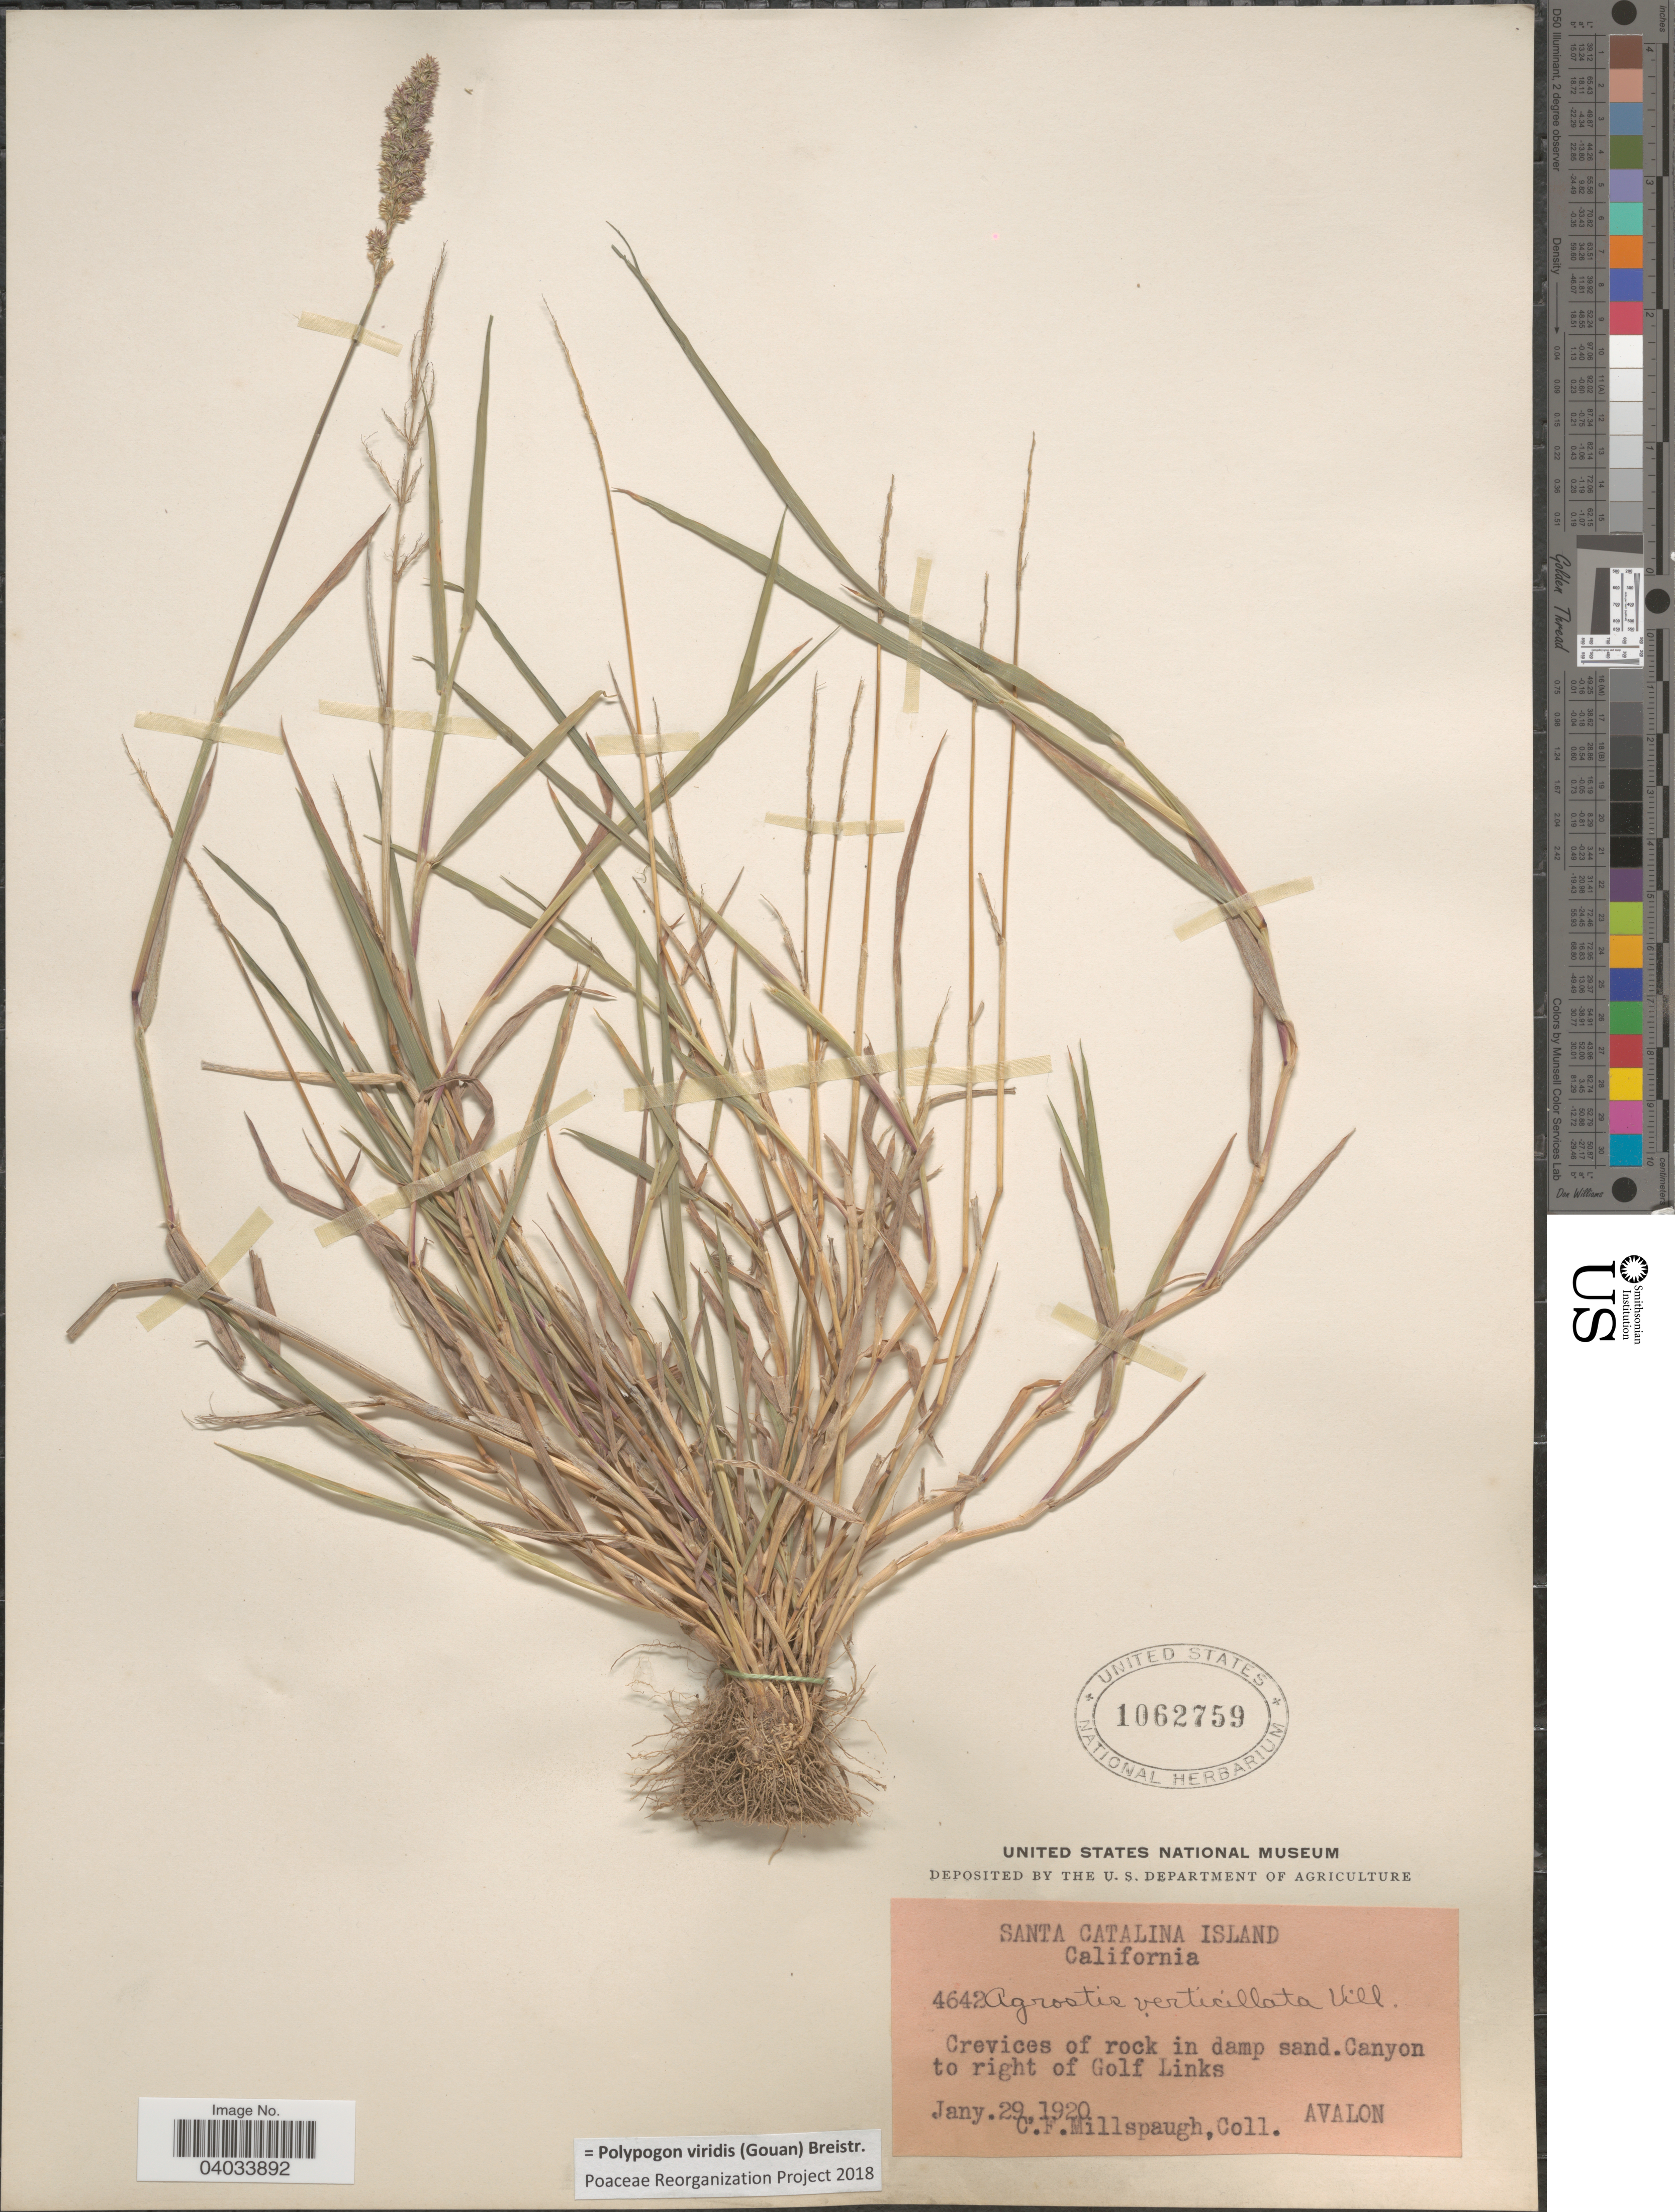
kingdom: Plantae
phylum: Tracheophyta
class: Liliopsida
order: Poales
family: Poaceae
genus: Polypogon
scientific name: Polypogon viridis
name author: (Gouan) Breistroffer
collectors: C. F. Millspaugh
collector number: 4642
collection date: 1920-01-29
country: United States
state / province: California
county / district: Los Angeles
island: Santa Catalina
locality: Santa Catalina Island. Canyon to right of Golf Links. Avalon.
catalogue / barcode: US 1062759